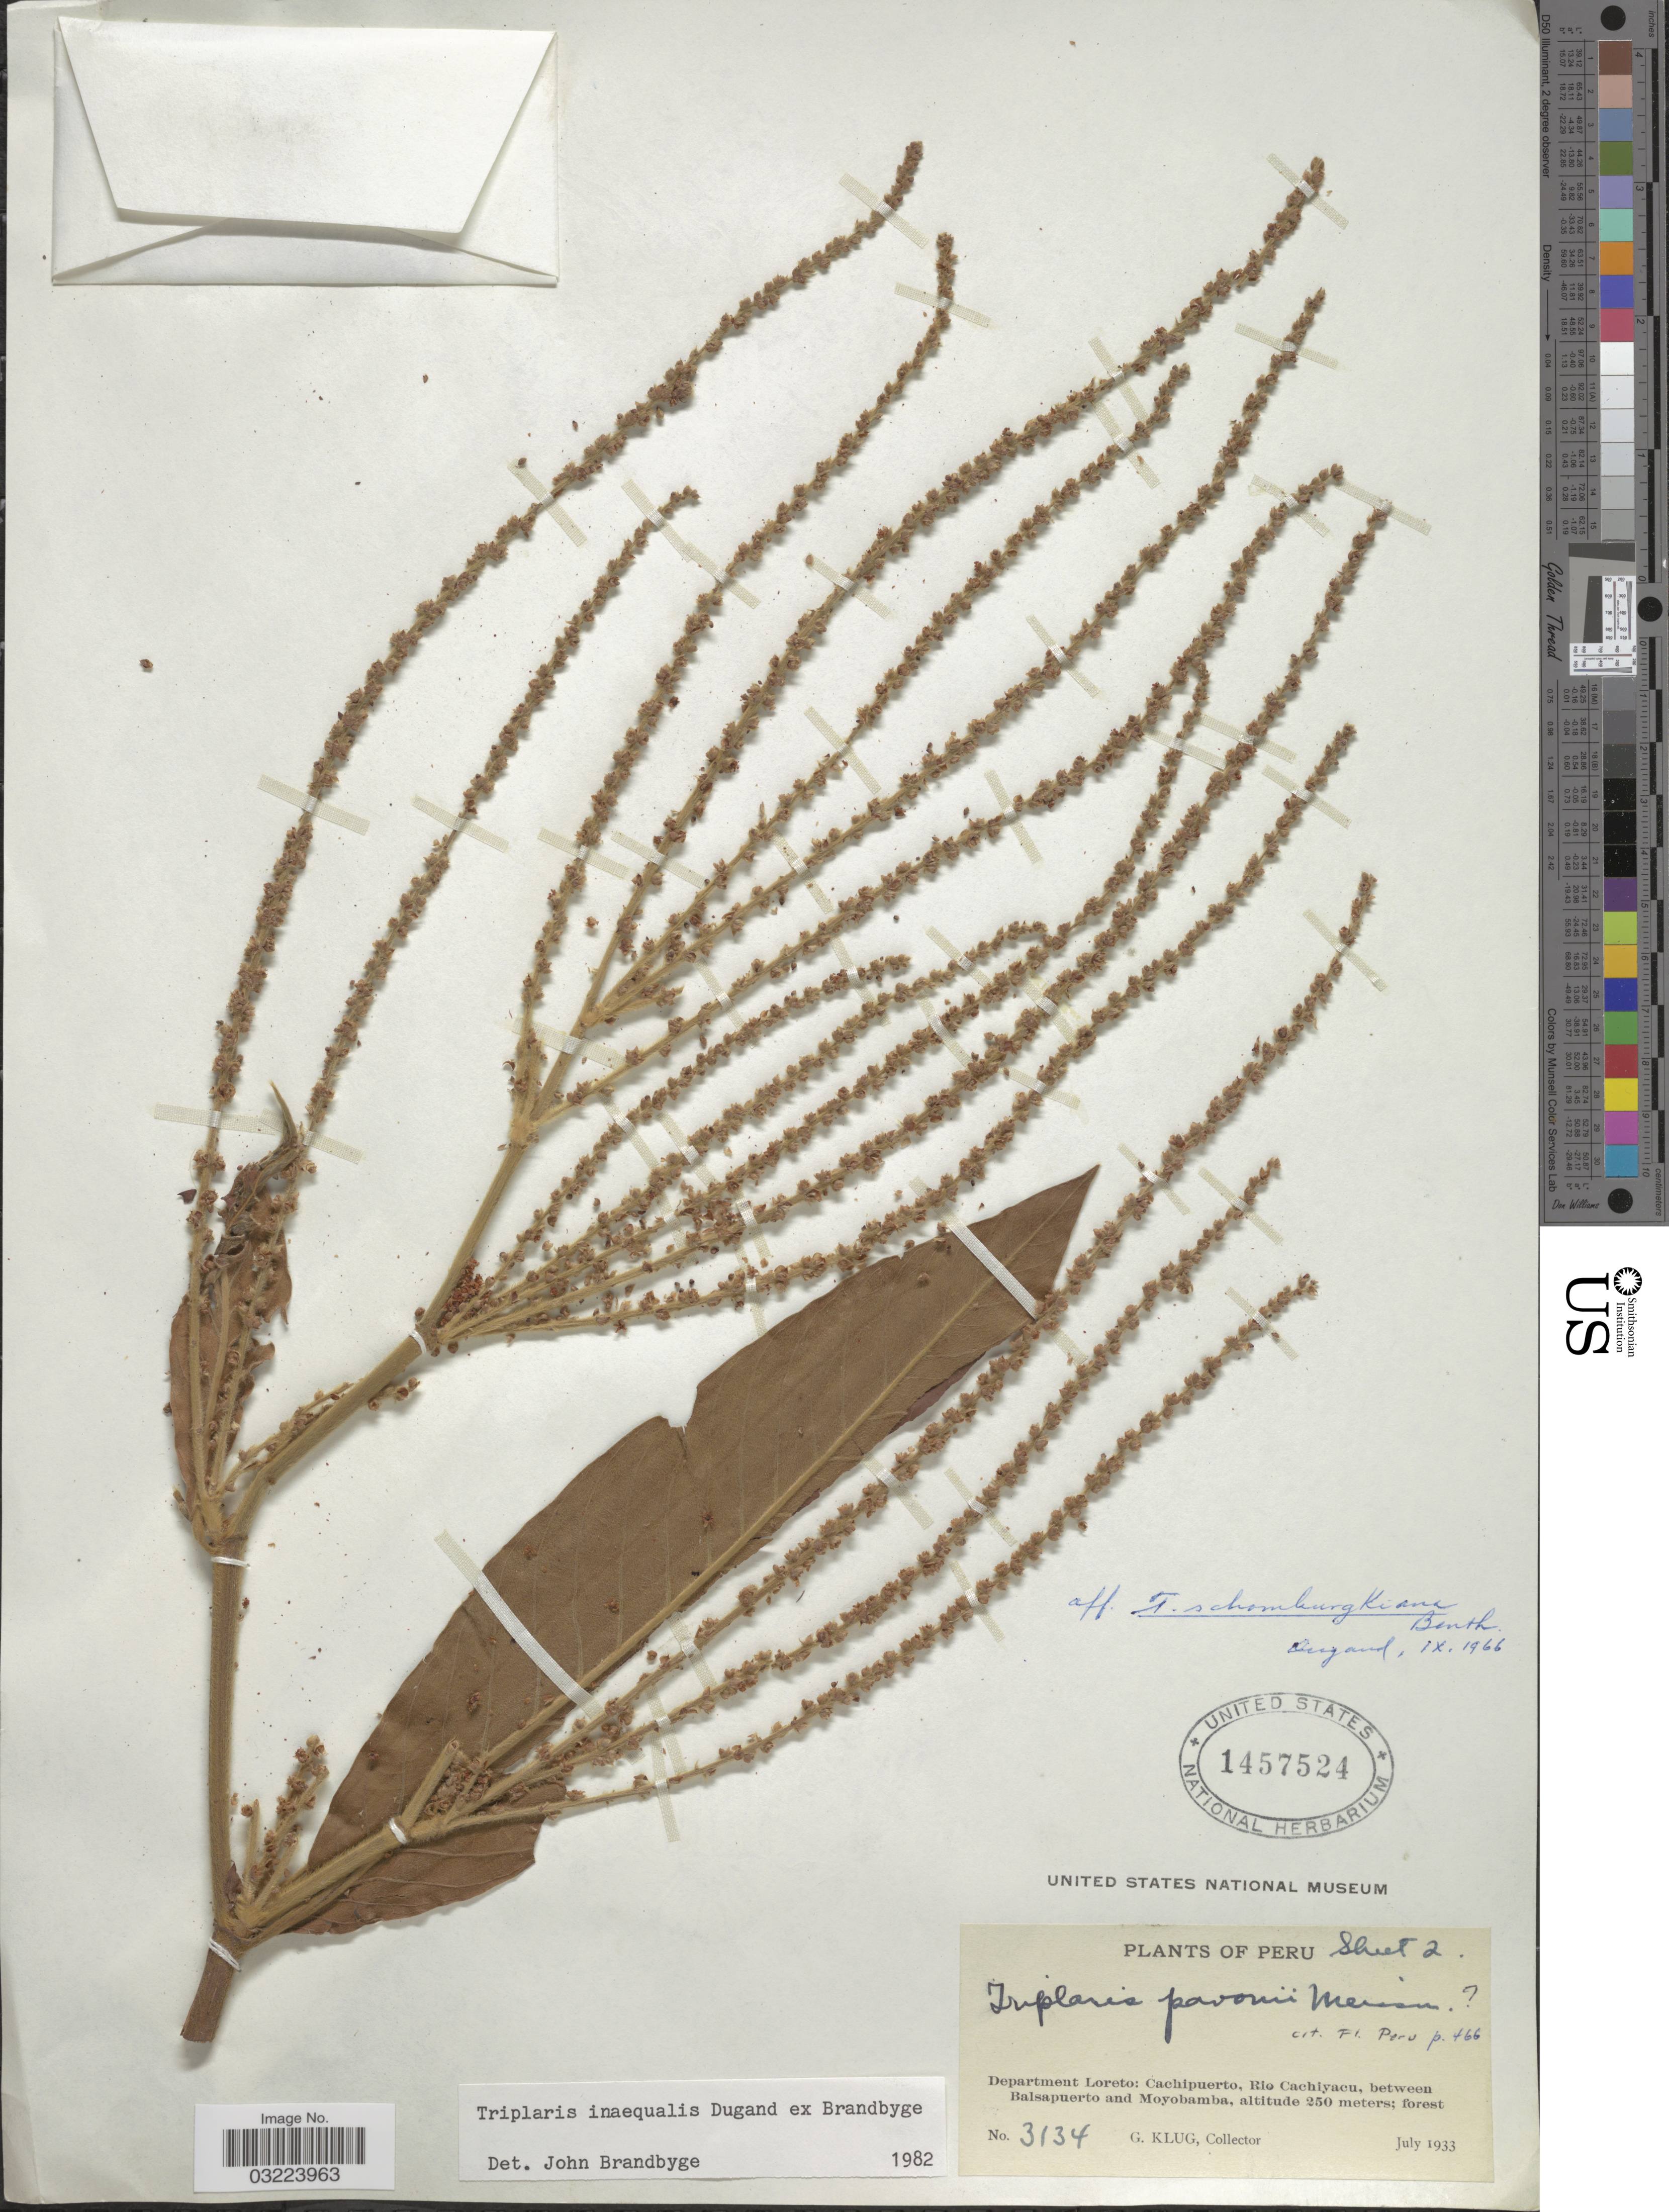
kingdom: Plantae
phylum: Tracheophyta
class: Magnoliopsida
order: Caryophyllales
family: Polygonaceae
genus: Triplaris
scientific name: Triplaris dugandii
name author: Brandbyge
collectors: G. Klug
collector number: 3134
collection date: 1933-07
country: Peru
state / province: Loreto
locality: Department Loreto: Cachipuerto, Rio Cachiyacu, between Balsapuerto and Moyobamba.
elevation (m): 250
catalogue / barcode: US 1457524